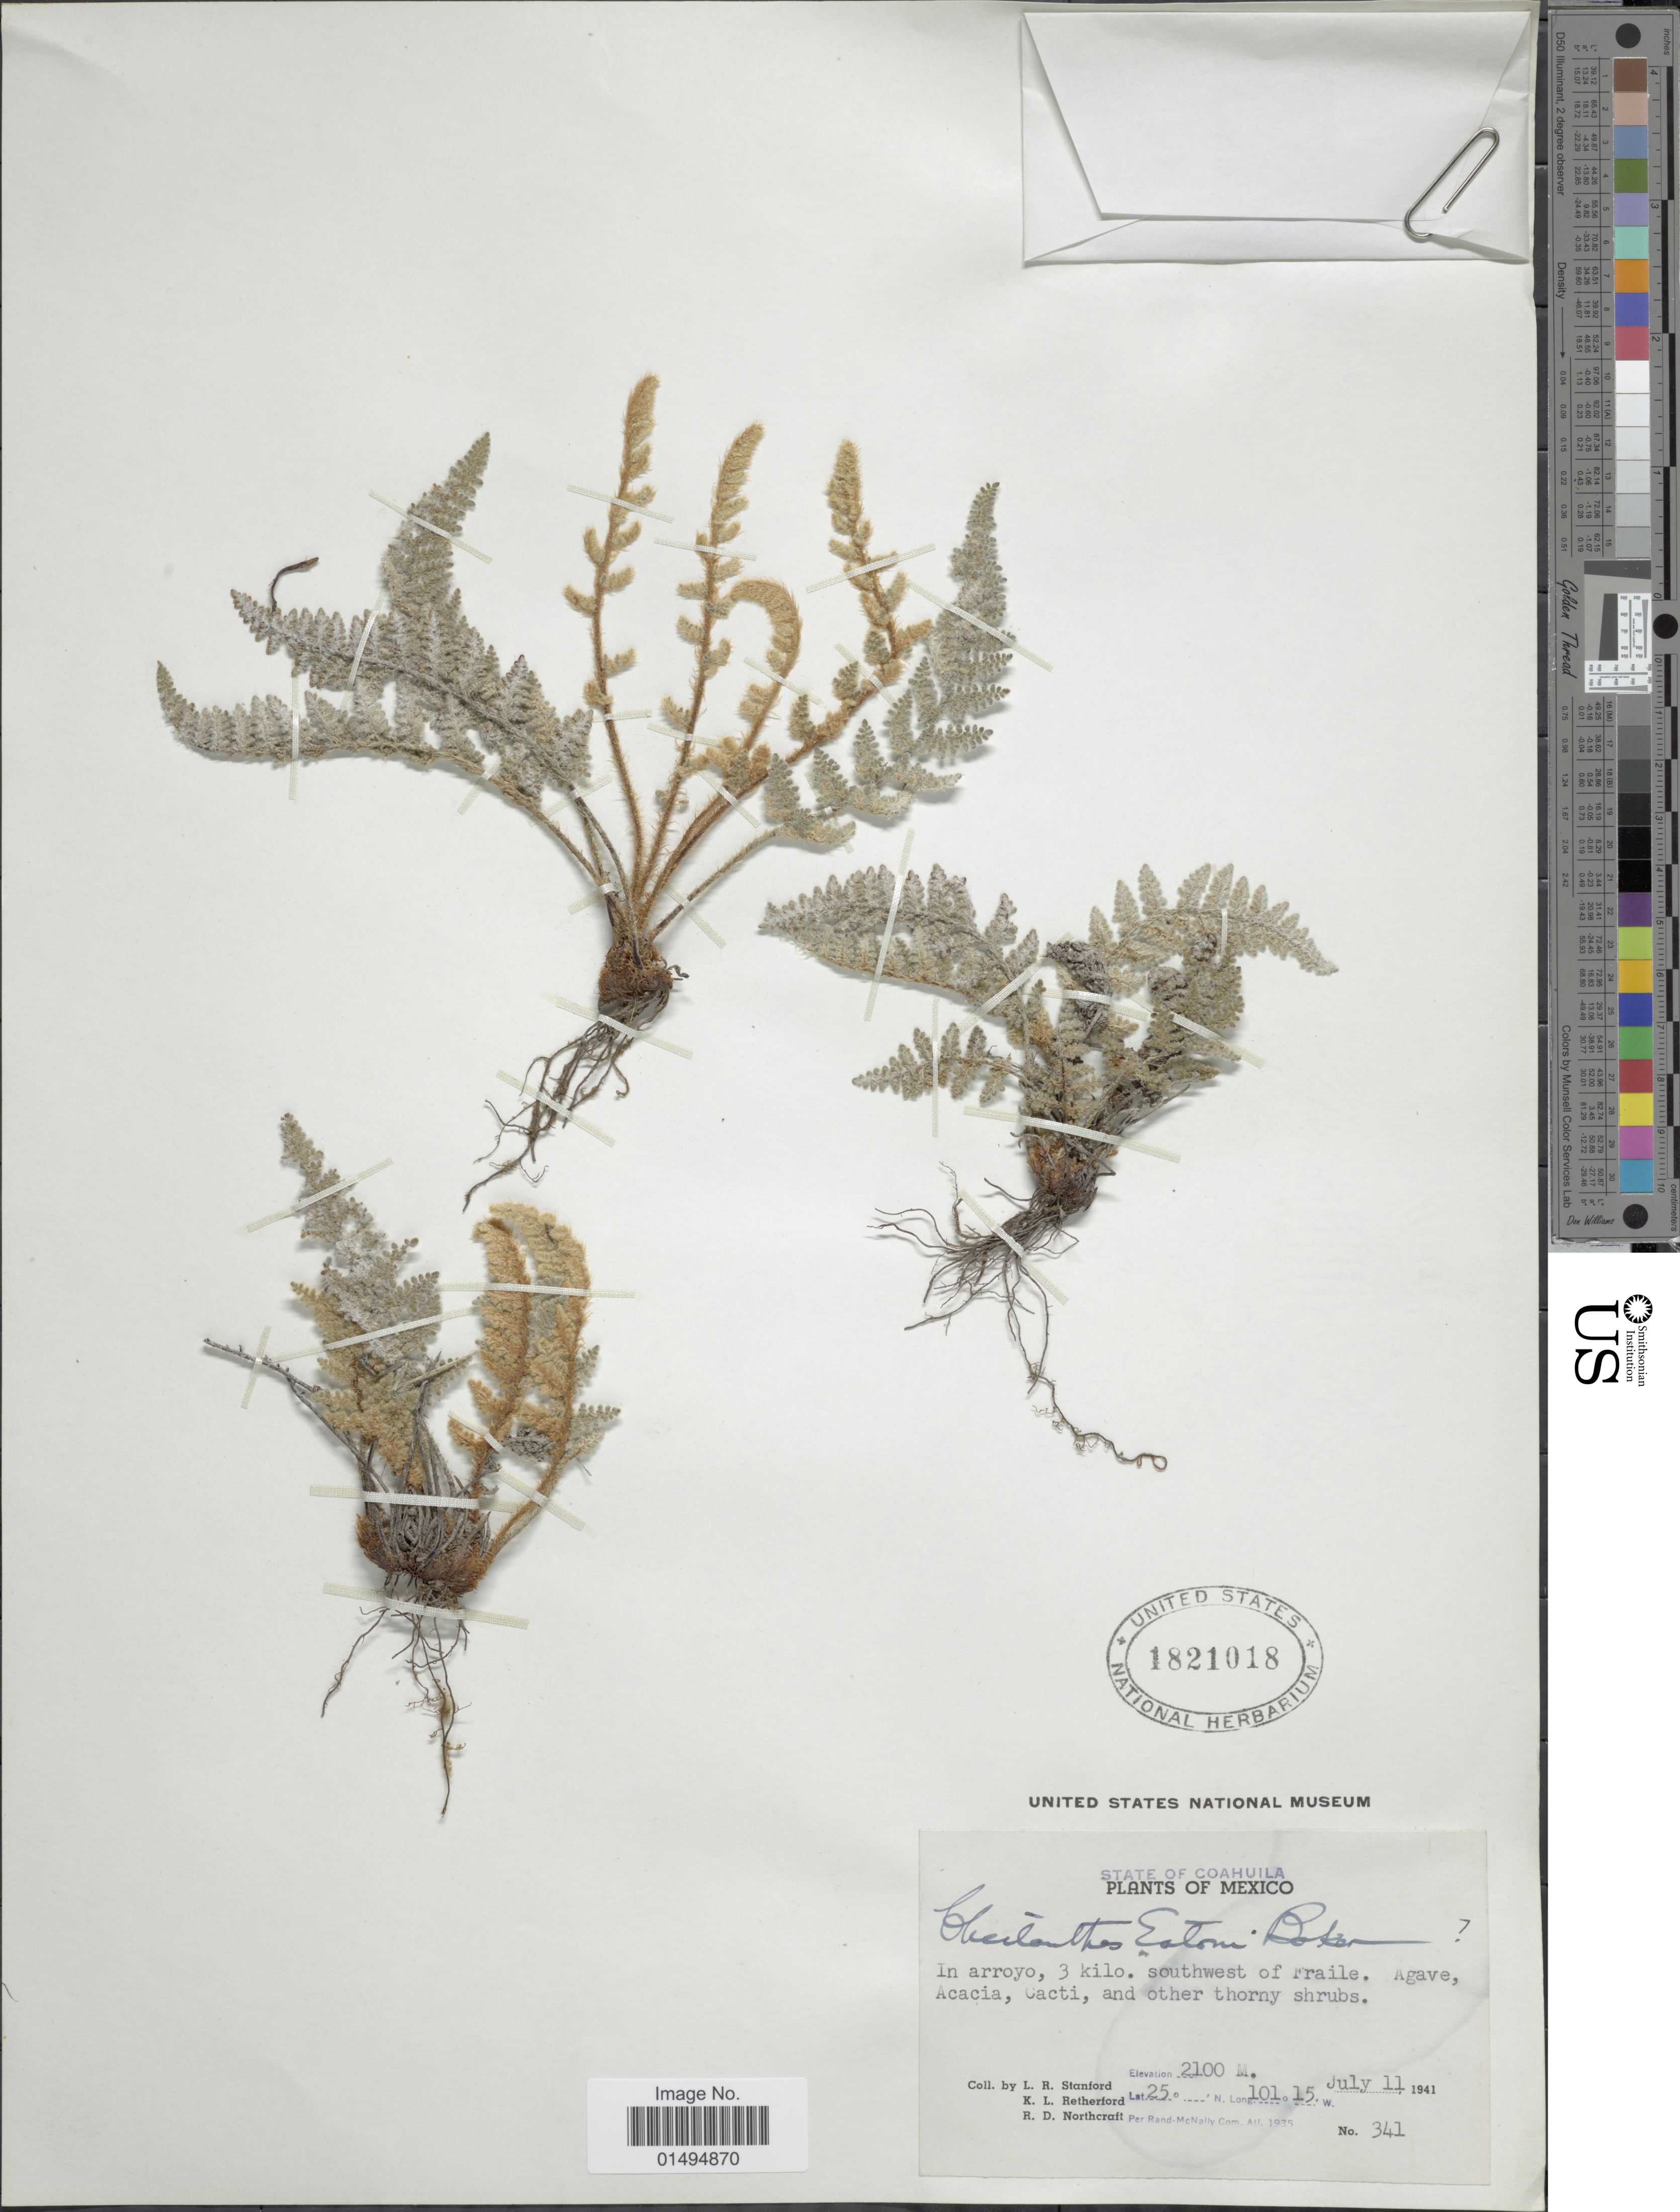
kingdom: Plantae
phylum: Tracheophyta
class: Polypodiopsida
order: Polypodiales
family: Pteridaceae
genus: Myriopteris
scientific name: Myriopteris rufa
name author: Fée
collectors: L. R. Stanford, K. Retherford & R. Northcraft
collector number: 341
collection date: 1941-07-11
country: Mexico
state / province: Coahuila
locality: State of Coahuila, In arroyo, 3 kilo. southwest of Fraile, Agave, Acacia, Cacti, and other thorny shrubs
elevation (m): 2100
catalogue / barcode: US 1821018